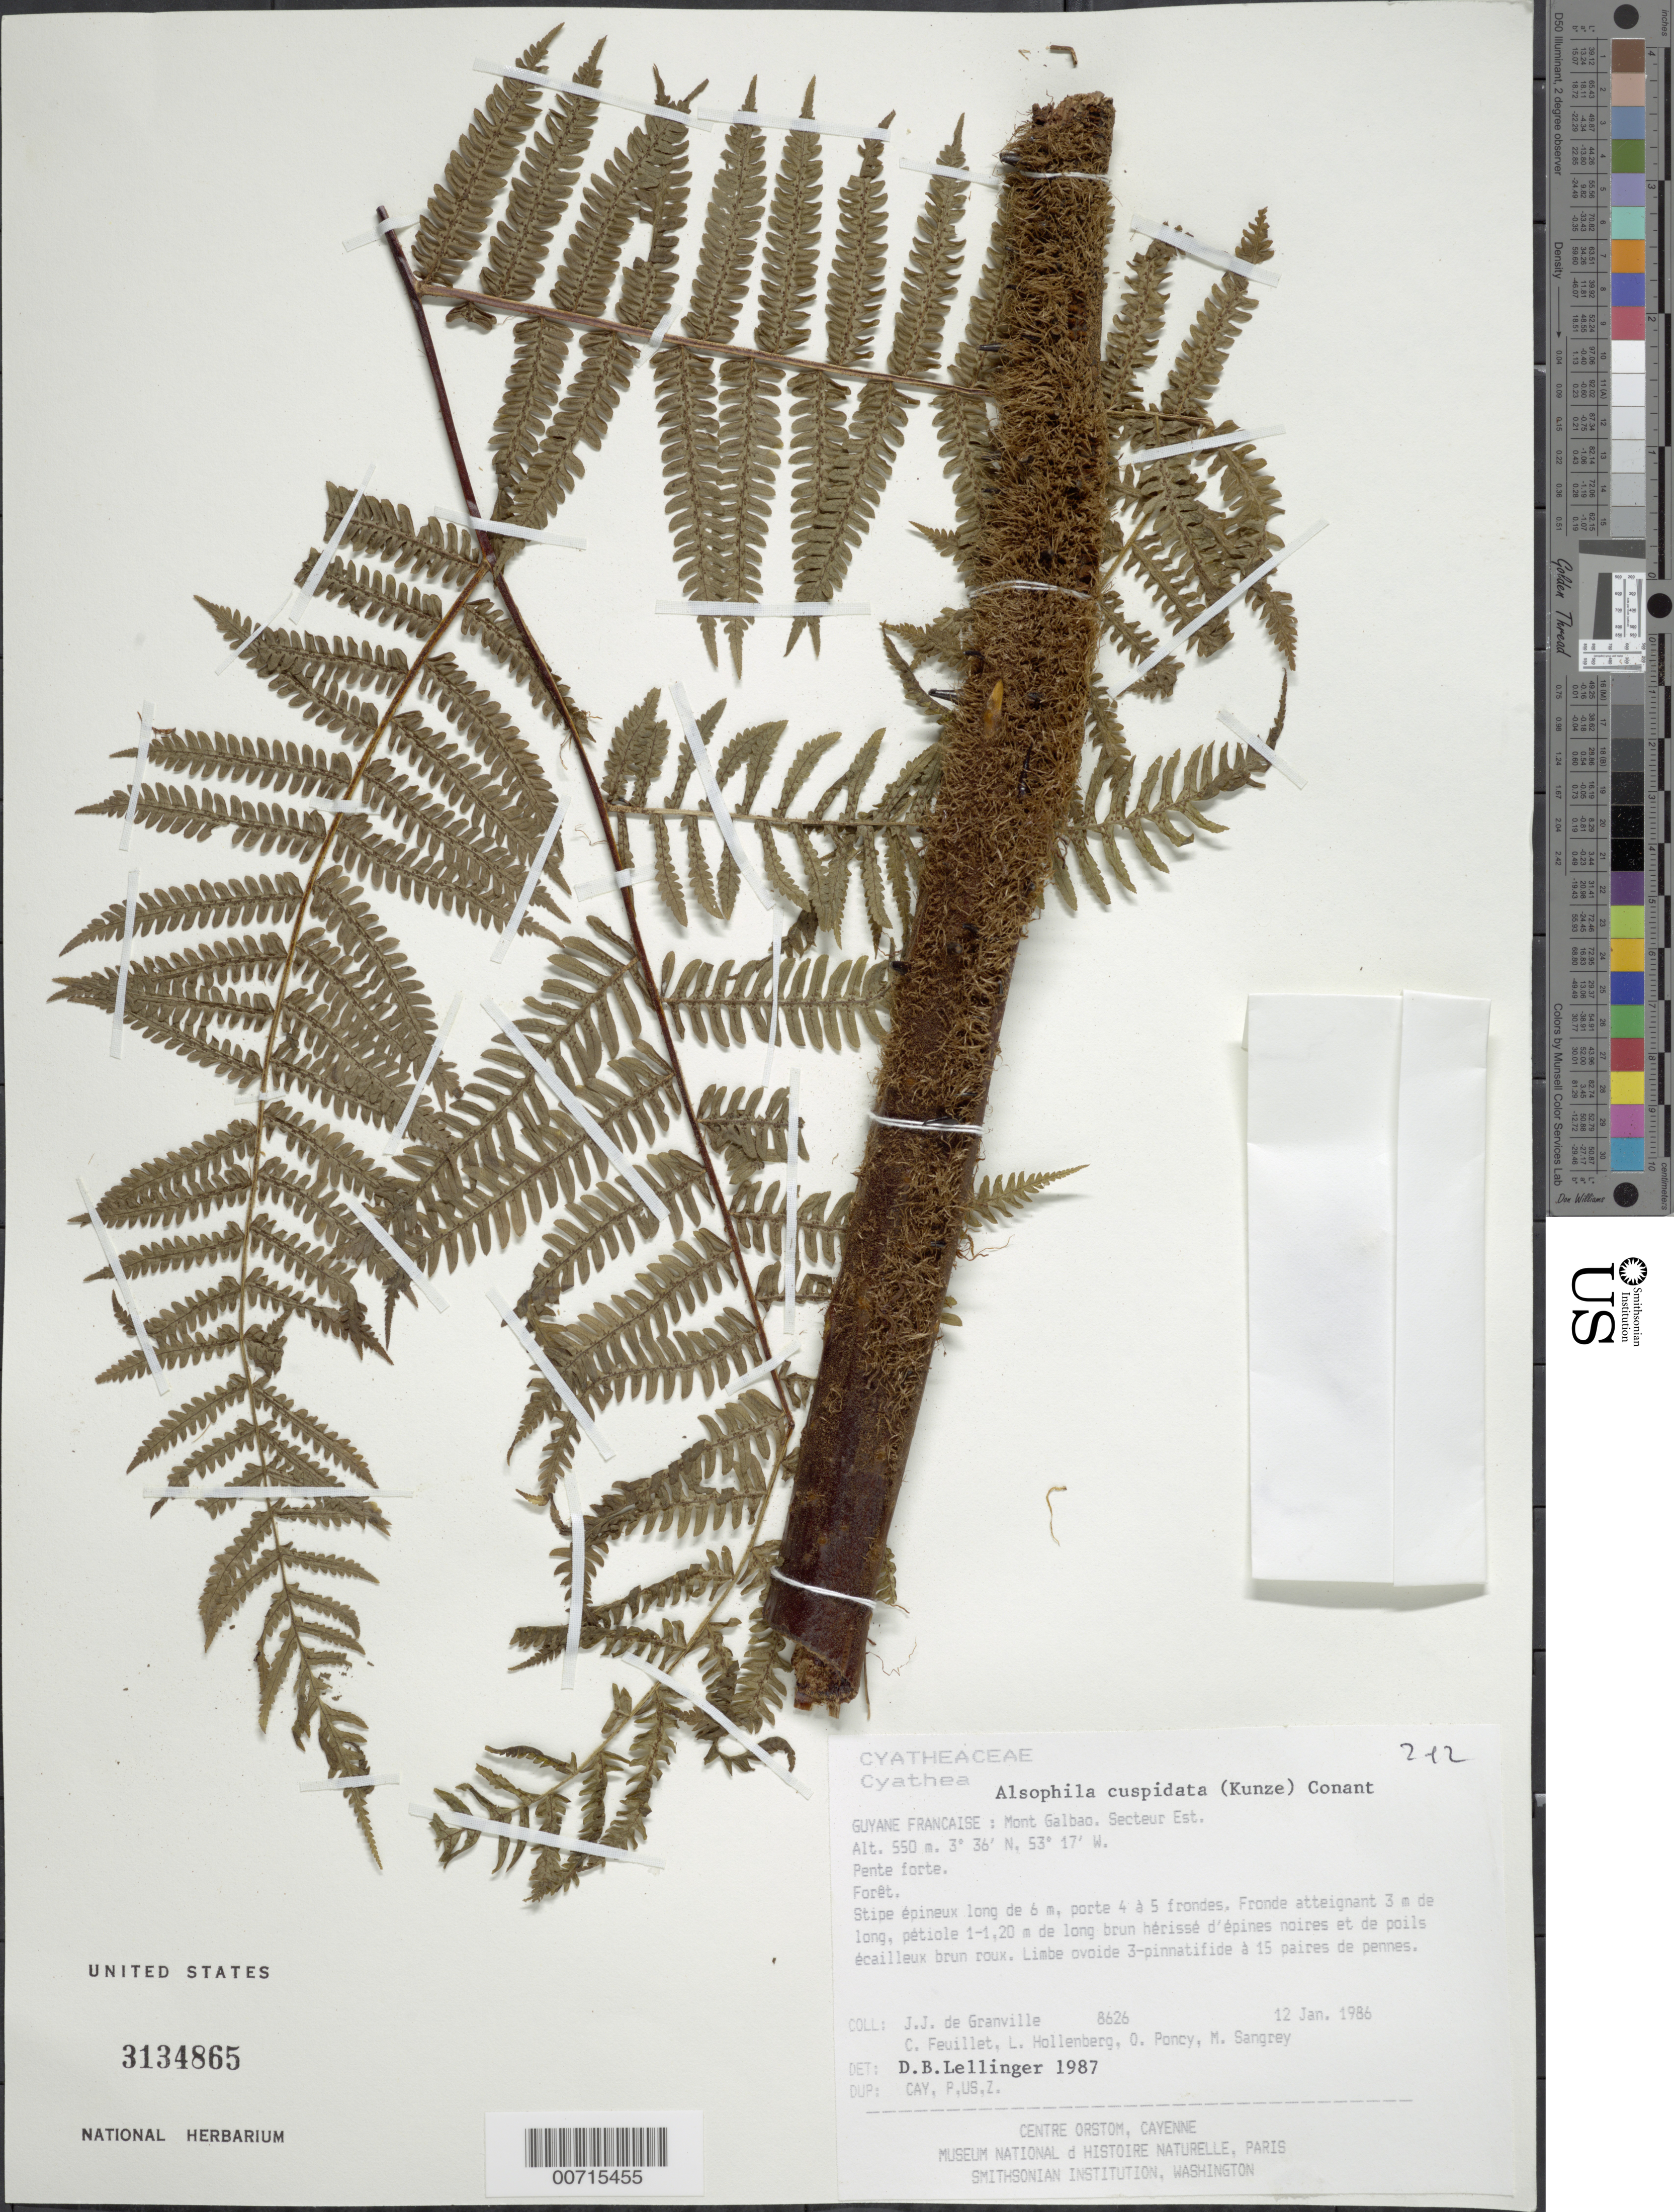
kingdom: Plantae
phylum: Tracheophyta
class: Polypodiopsida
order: Cyatheales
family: Cyatheaceae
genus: Alsophila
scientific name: Alsophila cuspidata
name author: (Kunze) D.S. Conant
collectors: J.-J. de Granville, C. Feuillet, L. Hollenberg, O. Poncy & M. Sangrey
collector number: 8626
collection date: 1986-01-12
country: French Guiana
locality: Mont Galbao. Secteur Est.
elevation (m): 550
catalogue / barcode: US 3134865